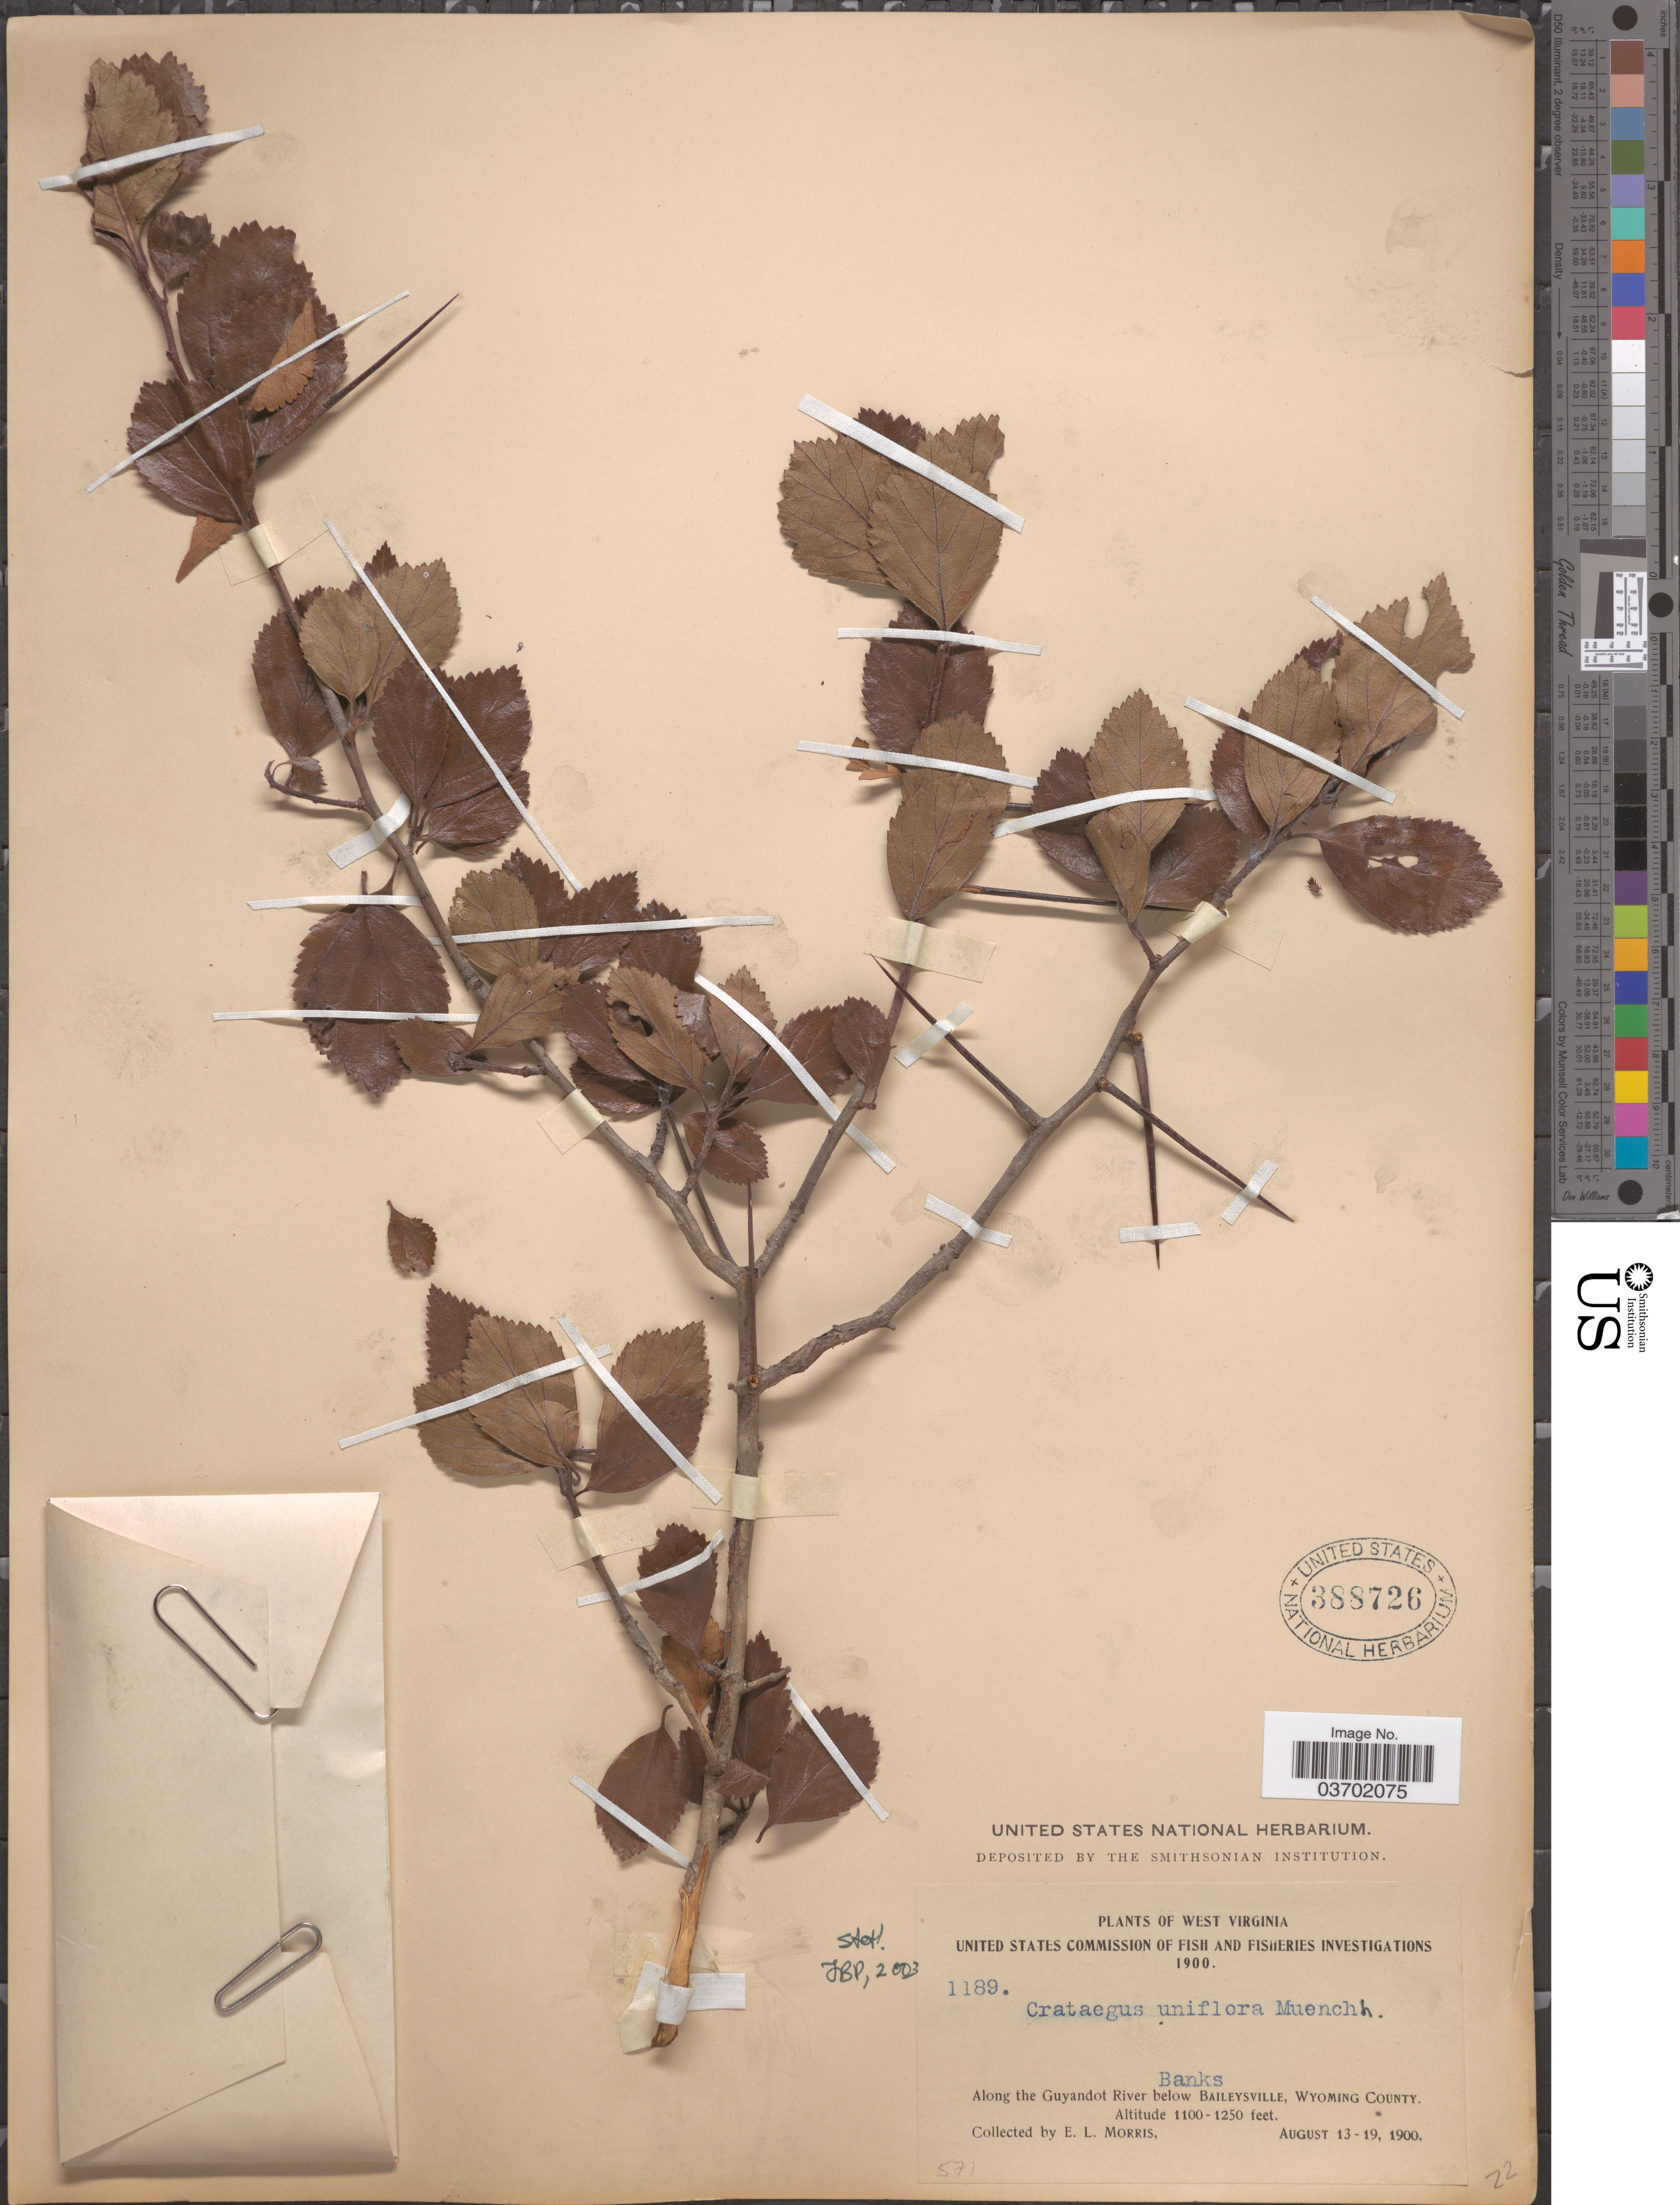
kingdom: Plantae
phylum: Tracheophyta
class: Magnoliopsida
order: Rosales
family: Rosaceae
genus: Crataegus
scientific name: Crataegus uniflora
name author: Münchh.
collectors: E. Morris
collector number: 1189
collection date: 1900-08-13/1900-08-19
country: United States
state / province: West Virginia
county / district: Wyoming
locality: Along the Guyandot River below Banks Baileysville, Wyoming County.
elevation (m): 335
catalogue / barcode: US 388726